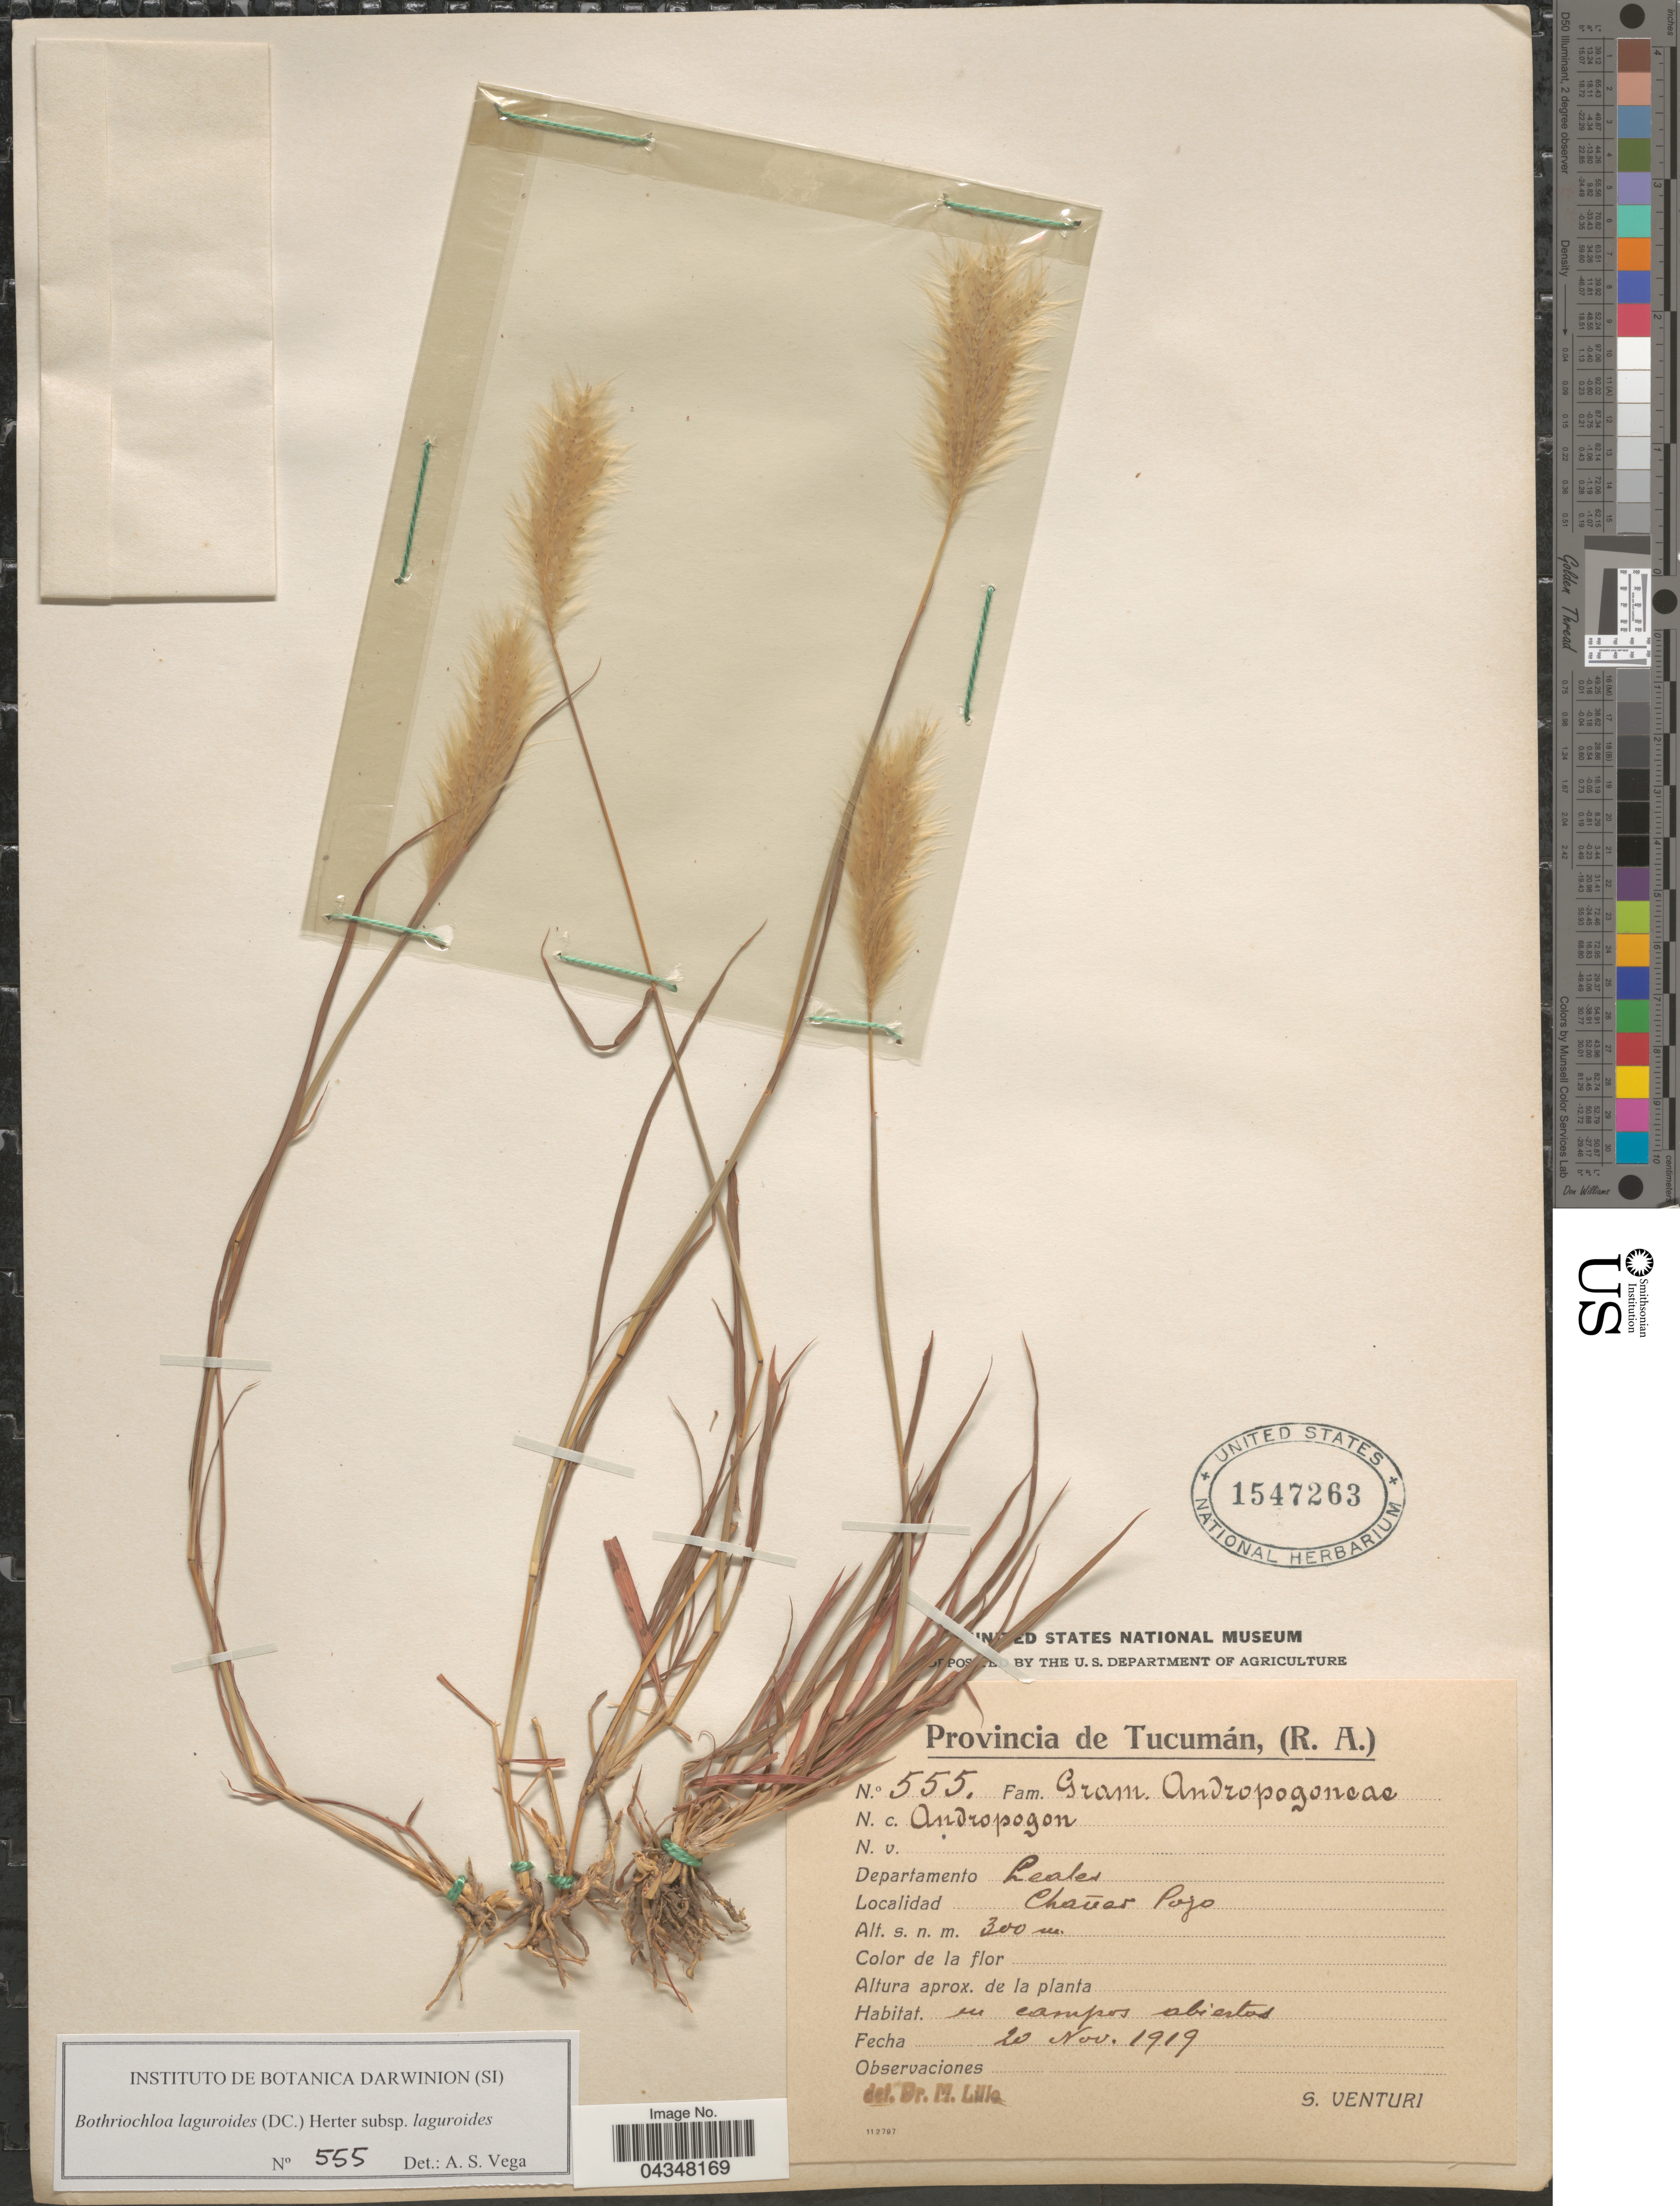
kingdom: Plantae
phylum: Tracheophyta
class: Liliopsida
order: Poales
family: Poaceae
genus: Bothriochloa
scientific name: Bothriochloa laguroides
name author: (DC.) Herter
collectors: S. Venturi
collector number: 555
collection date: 1919-10-20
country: Argentina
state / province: Tucuman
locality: Departamento Leales. Chañar Pozo.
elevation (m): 300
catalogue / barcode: US 1547263